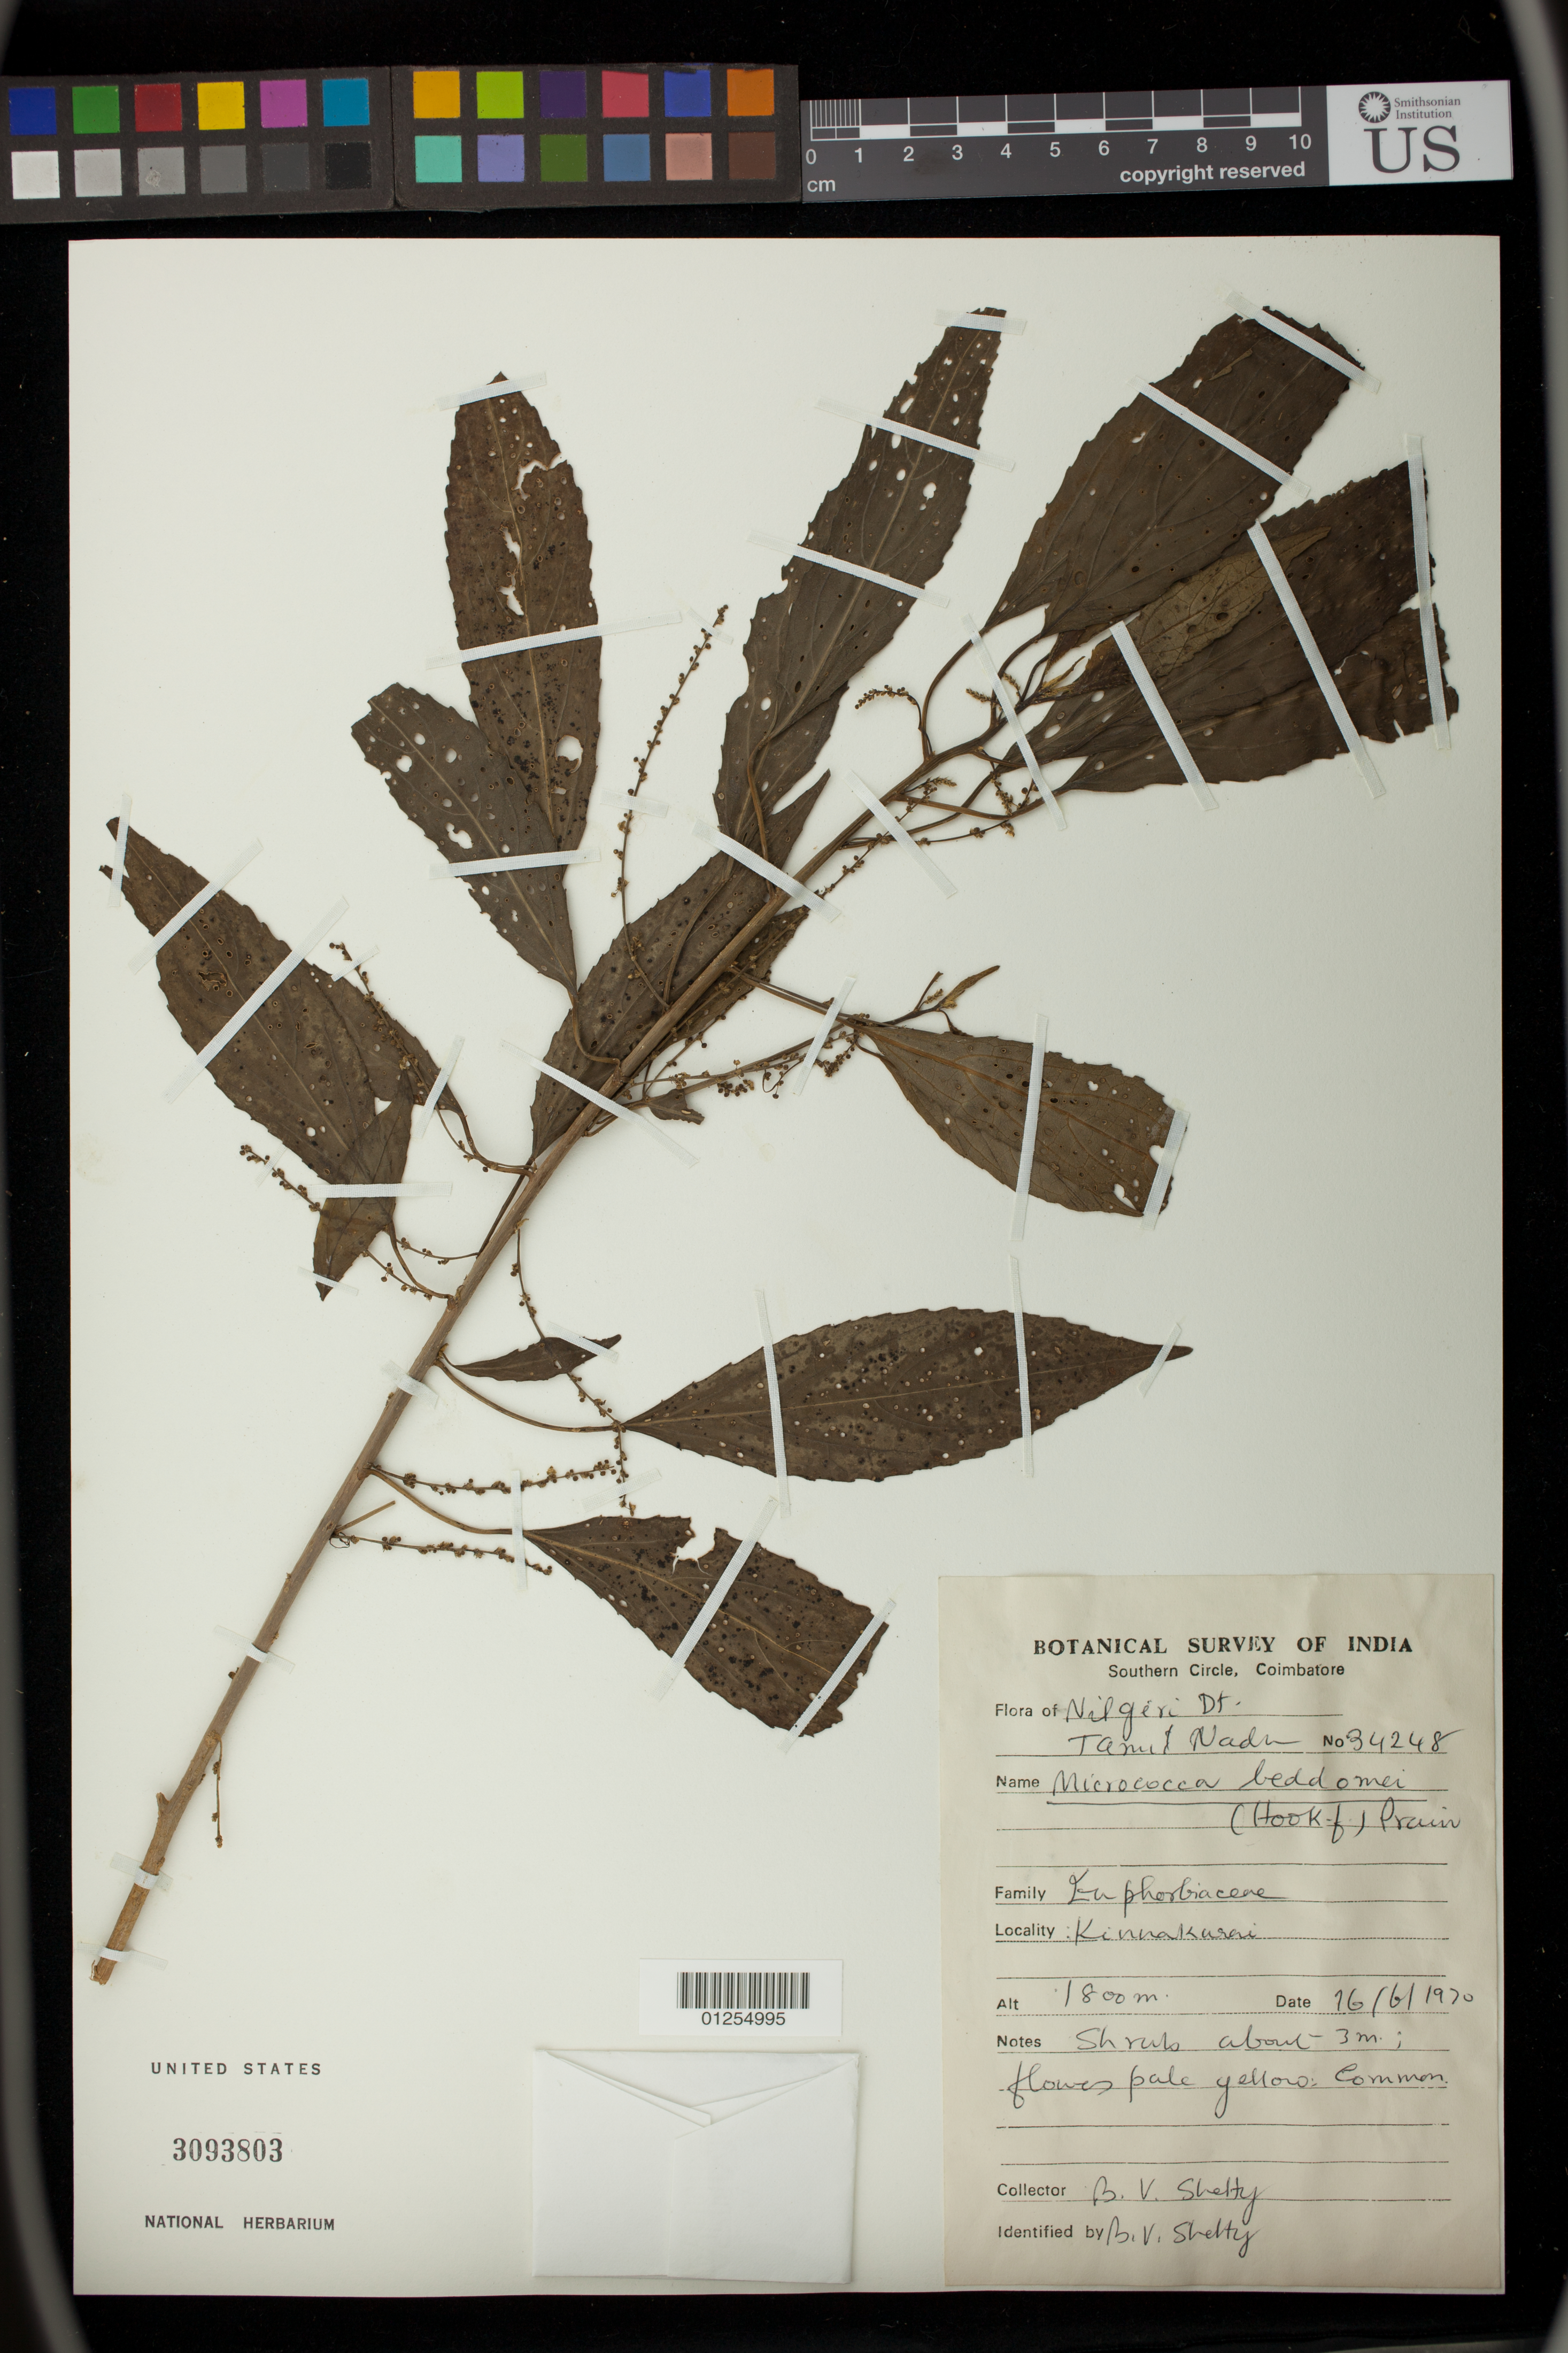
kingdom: Plantae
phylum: Tracheophyta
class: Magnoliopsida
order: Malpighiales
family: Euphorbiaceae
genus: Micrococca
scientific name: Micrococca beddomei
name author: (Hook. f.) Prain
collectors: B. Shelty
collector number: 34248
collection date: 1970-06-16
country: India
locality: Tamil Nadru,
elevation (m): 1800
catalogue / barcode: US 3093803